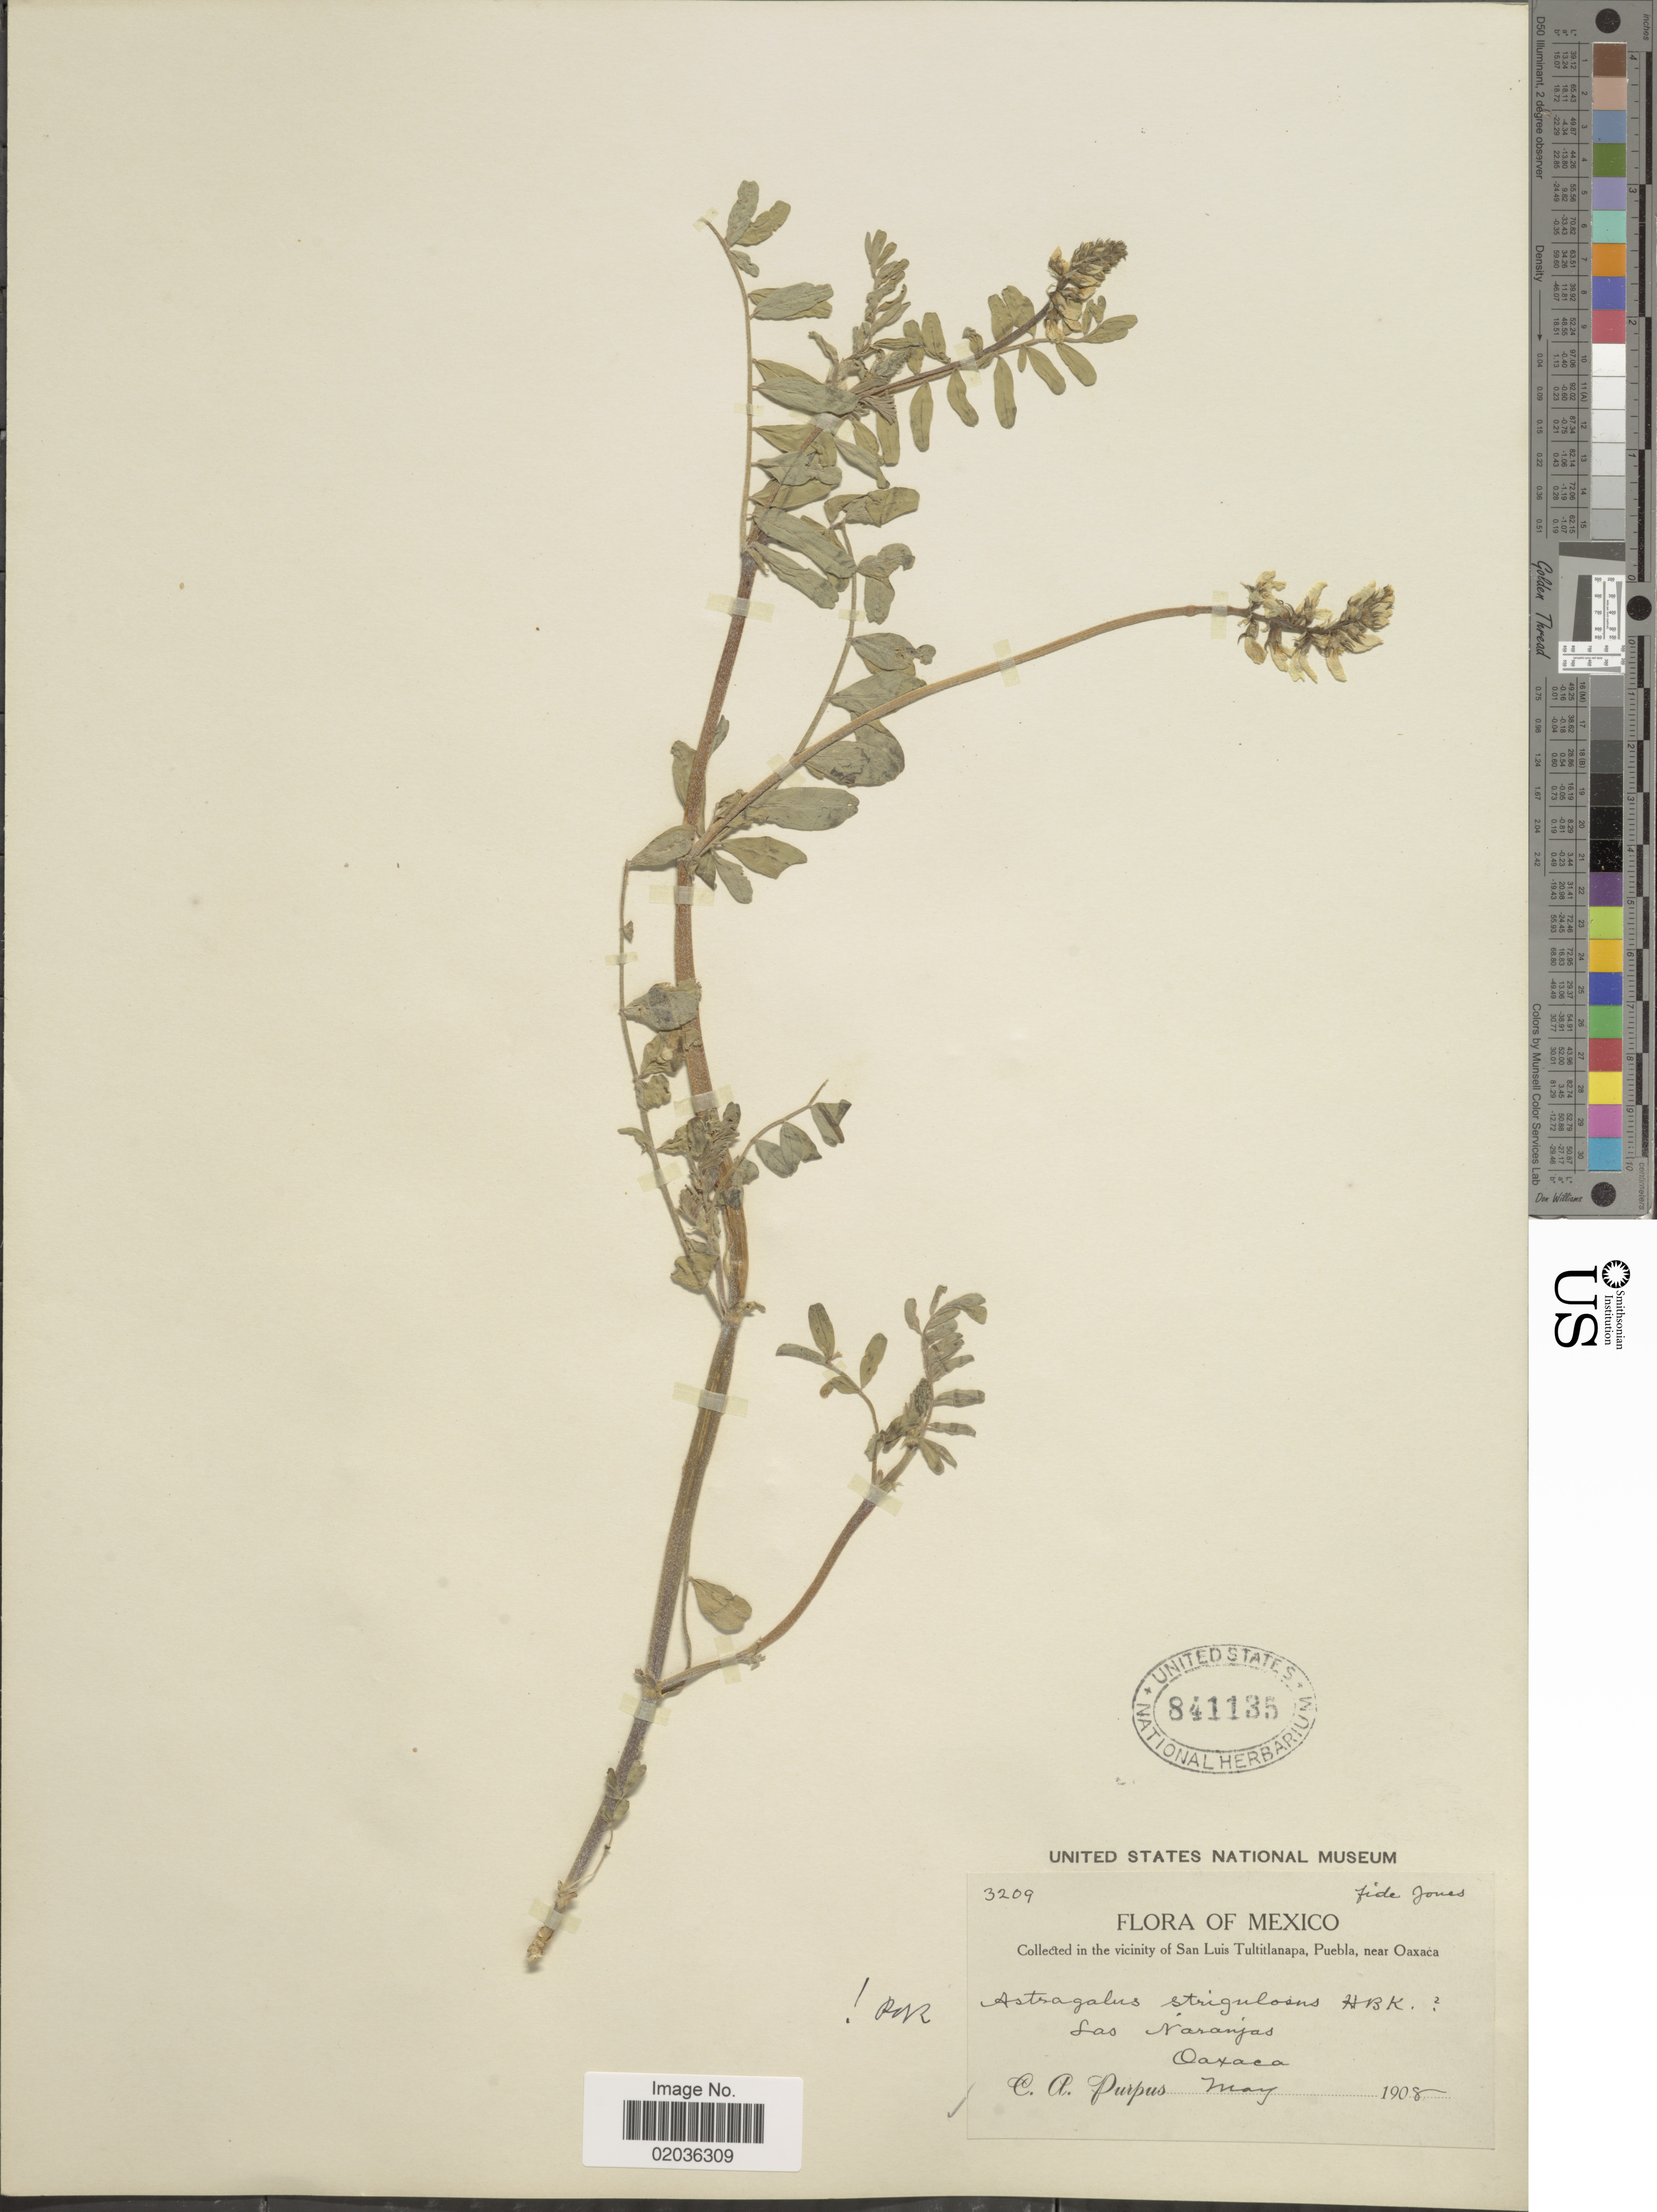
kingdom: Plantae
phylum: Tracheophyta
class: Magnoliopsida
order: Fabales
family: Fabaceae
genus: Astragalus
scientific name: Astragalus strigulosus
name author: Kunth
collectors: C. A. Purpus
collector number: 3209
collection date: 1908-05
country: Mexico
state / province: Oaxaca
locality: In the vicinity of San Luis Tultitlanapa, Puebla, near Oaxaca. Las Naranjas, Oaxaca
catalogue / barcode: US 841135